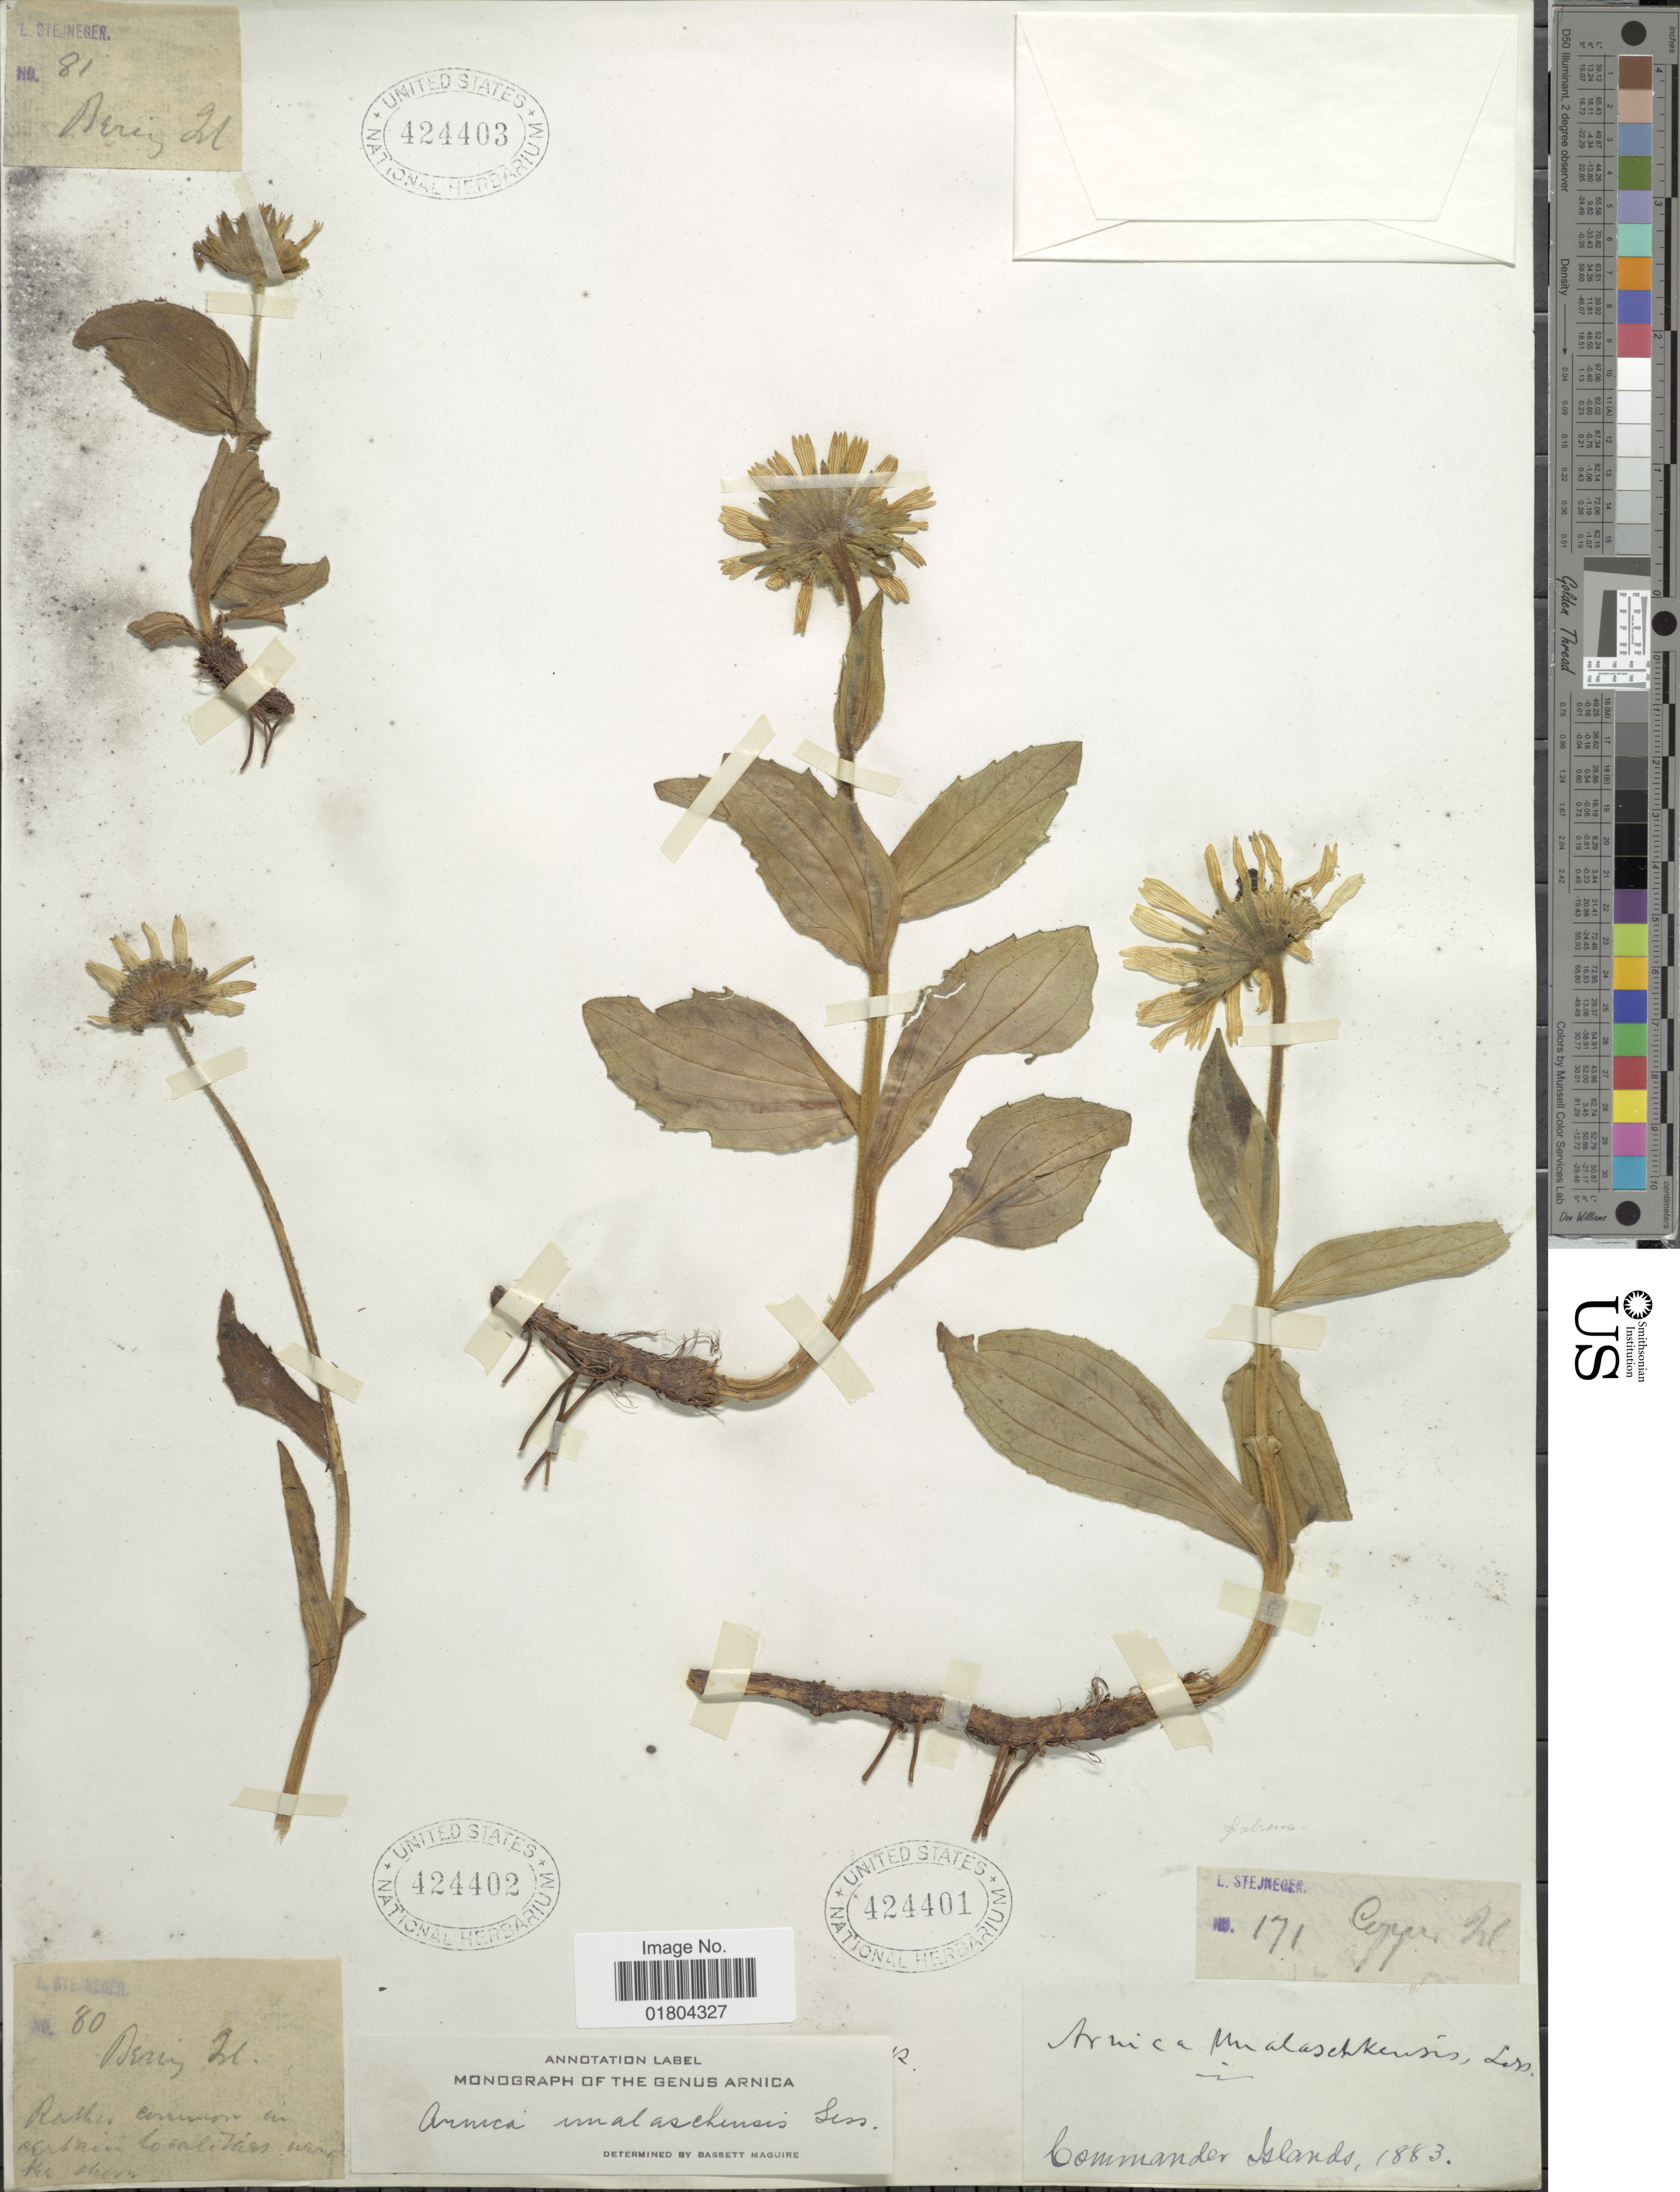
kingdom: Plantae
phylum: Tracheophyta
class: Magnoliopsida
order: Asterales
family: Asteraceae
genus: Arnica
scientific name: Arnica unalashcensis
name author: Less.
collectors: L. Stejneger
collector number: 80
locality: Rathern , common on Certain, near the [illegible text]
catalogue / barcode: US 424402